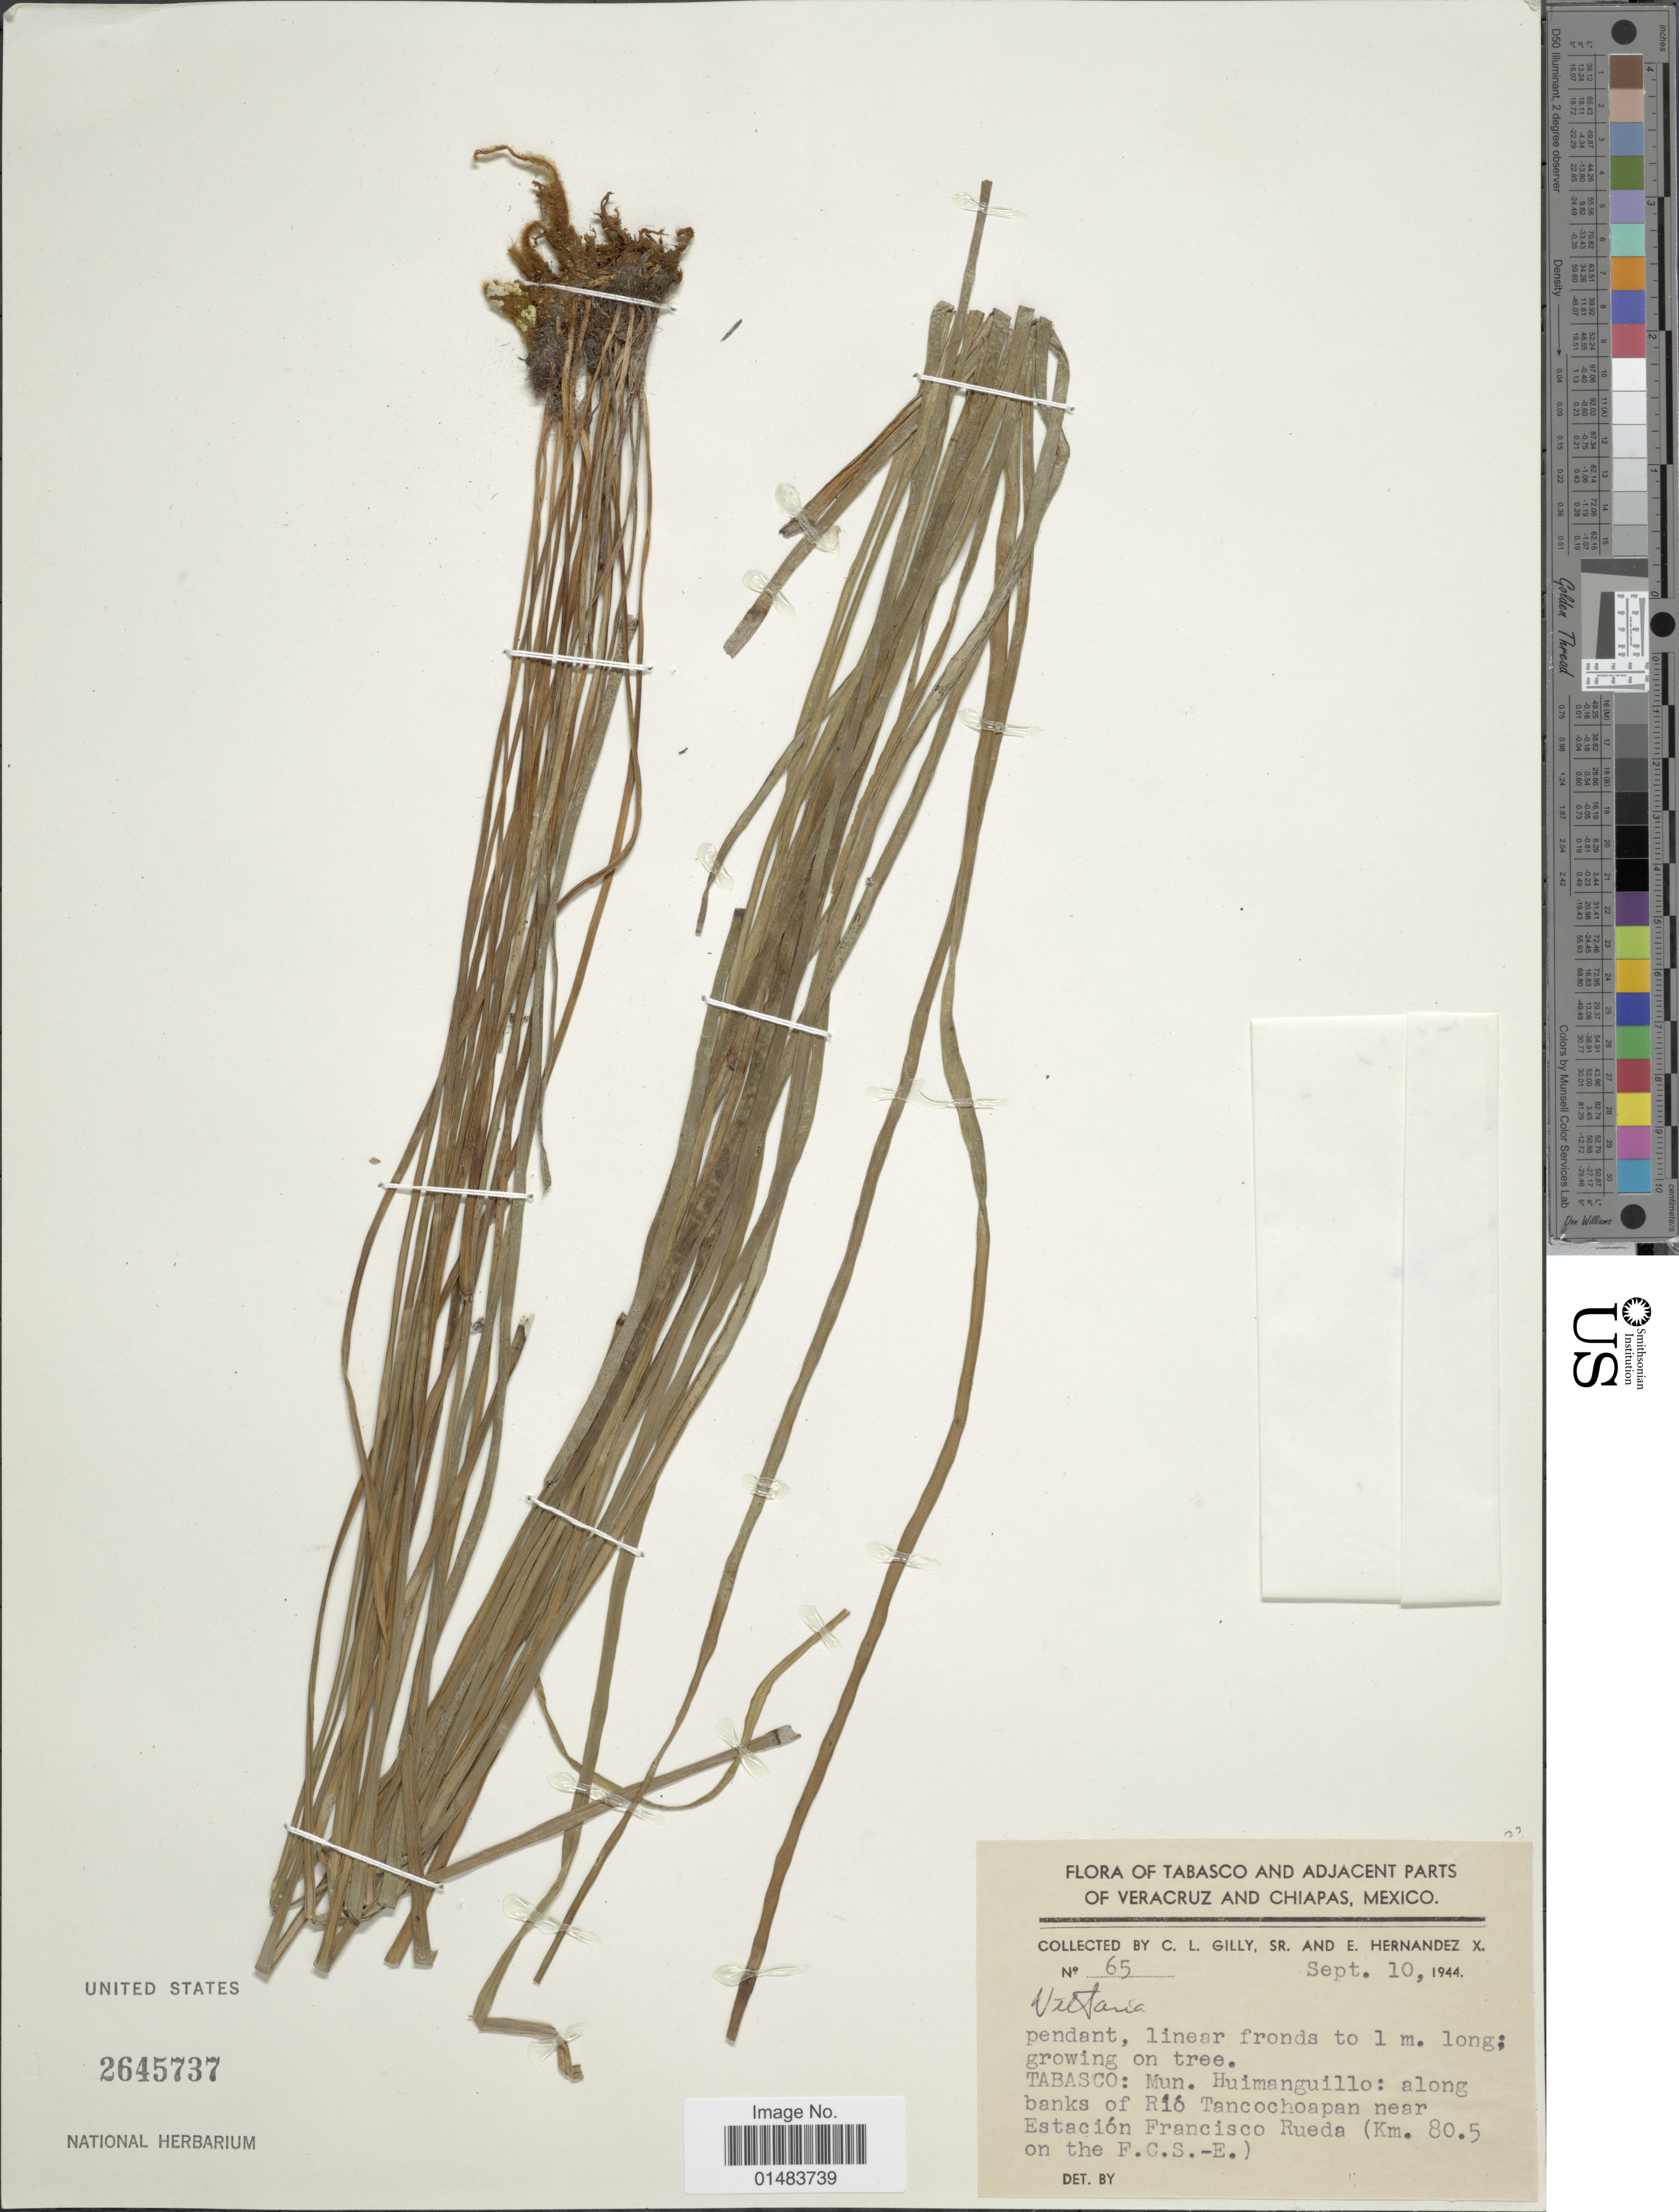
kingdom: Plantae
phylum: Tracheophyta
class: Polypodiopsida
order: Polypodiales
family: Pteridaceae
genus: Vittaria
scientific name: Vittaria lineata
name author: (L.) Sm.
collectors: C. Gilly & E. Hernández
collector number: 65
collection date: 1944-09-10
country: Mexico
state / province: Tabasco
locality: Flora of Tabasco and Adjacent parts of Veracruz and Chiapas, Mub. Huimanguillo:along banks of Rio Tancochoapan near Estacion Francisco Rueda (km. 80.5 on the F.C.S.E)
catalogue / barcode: US 2645737